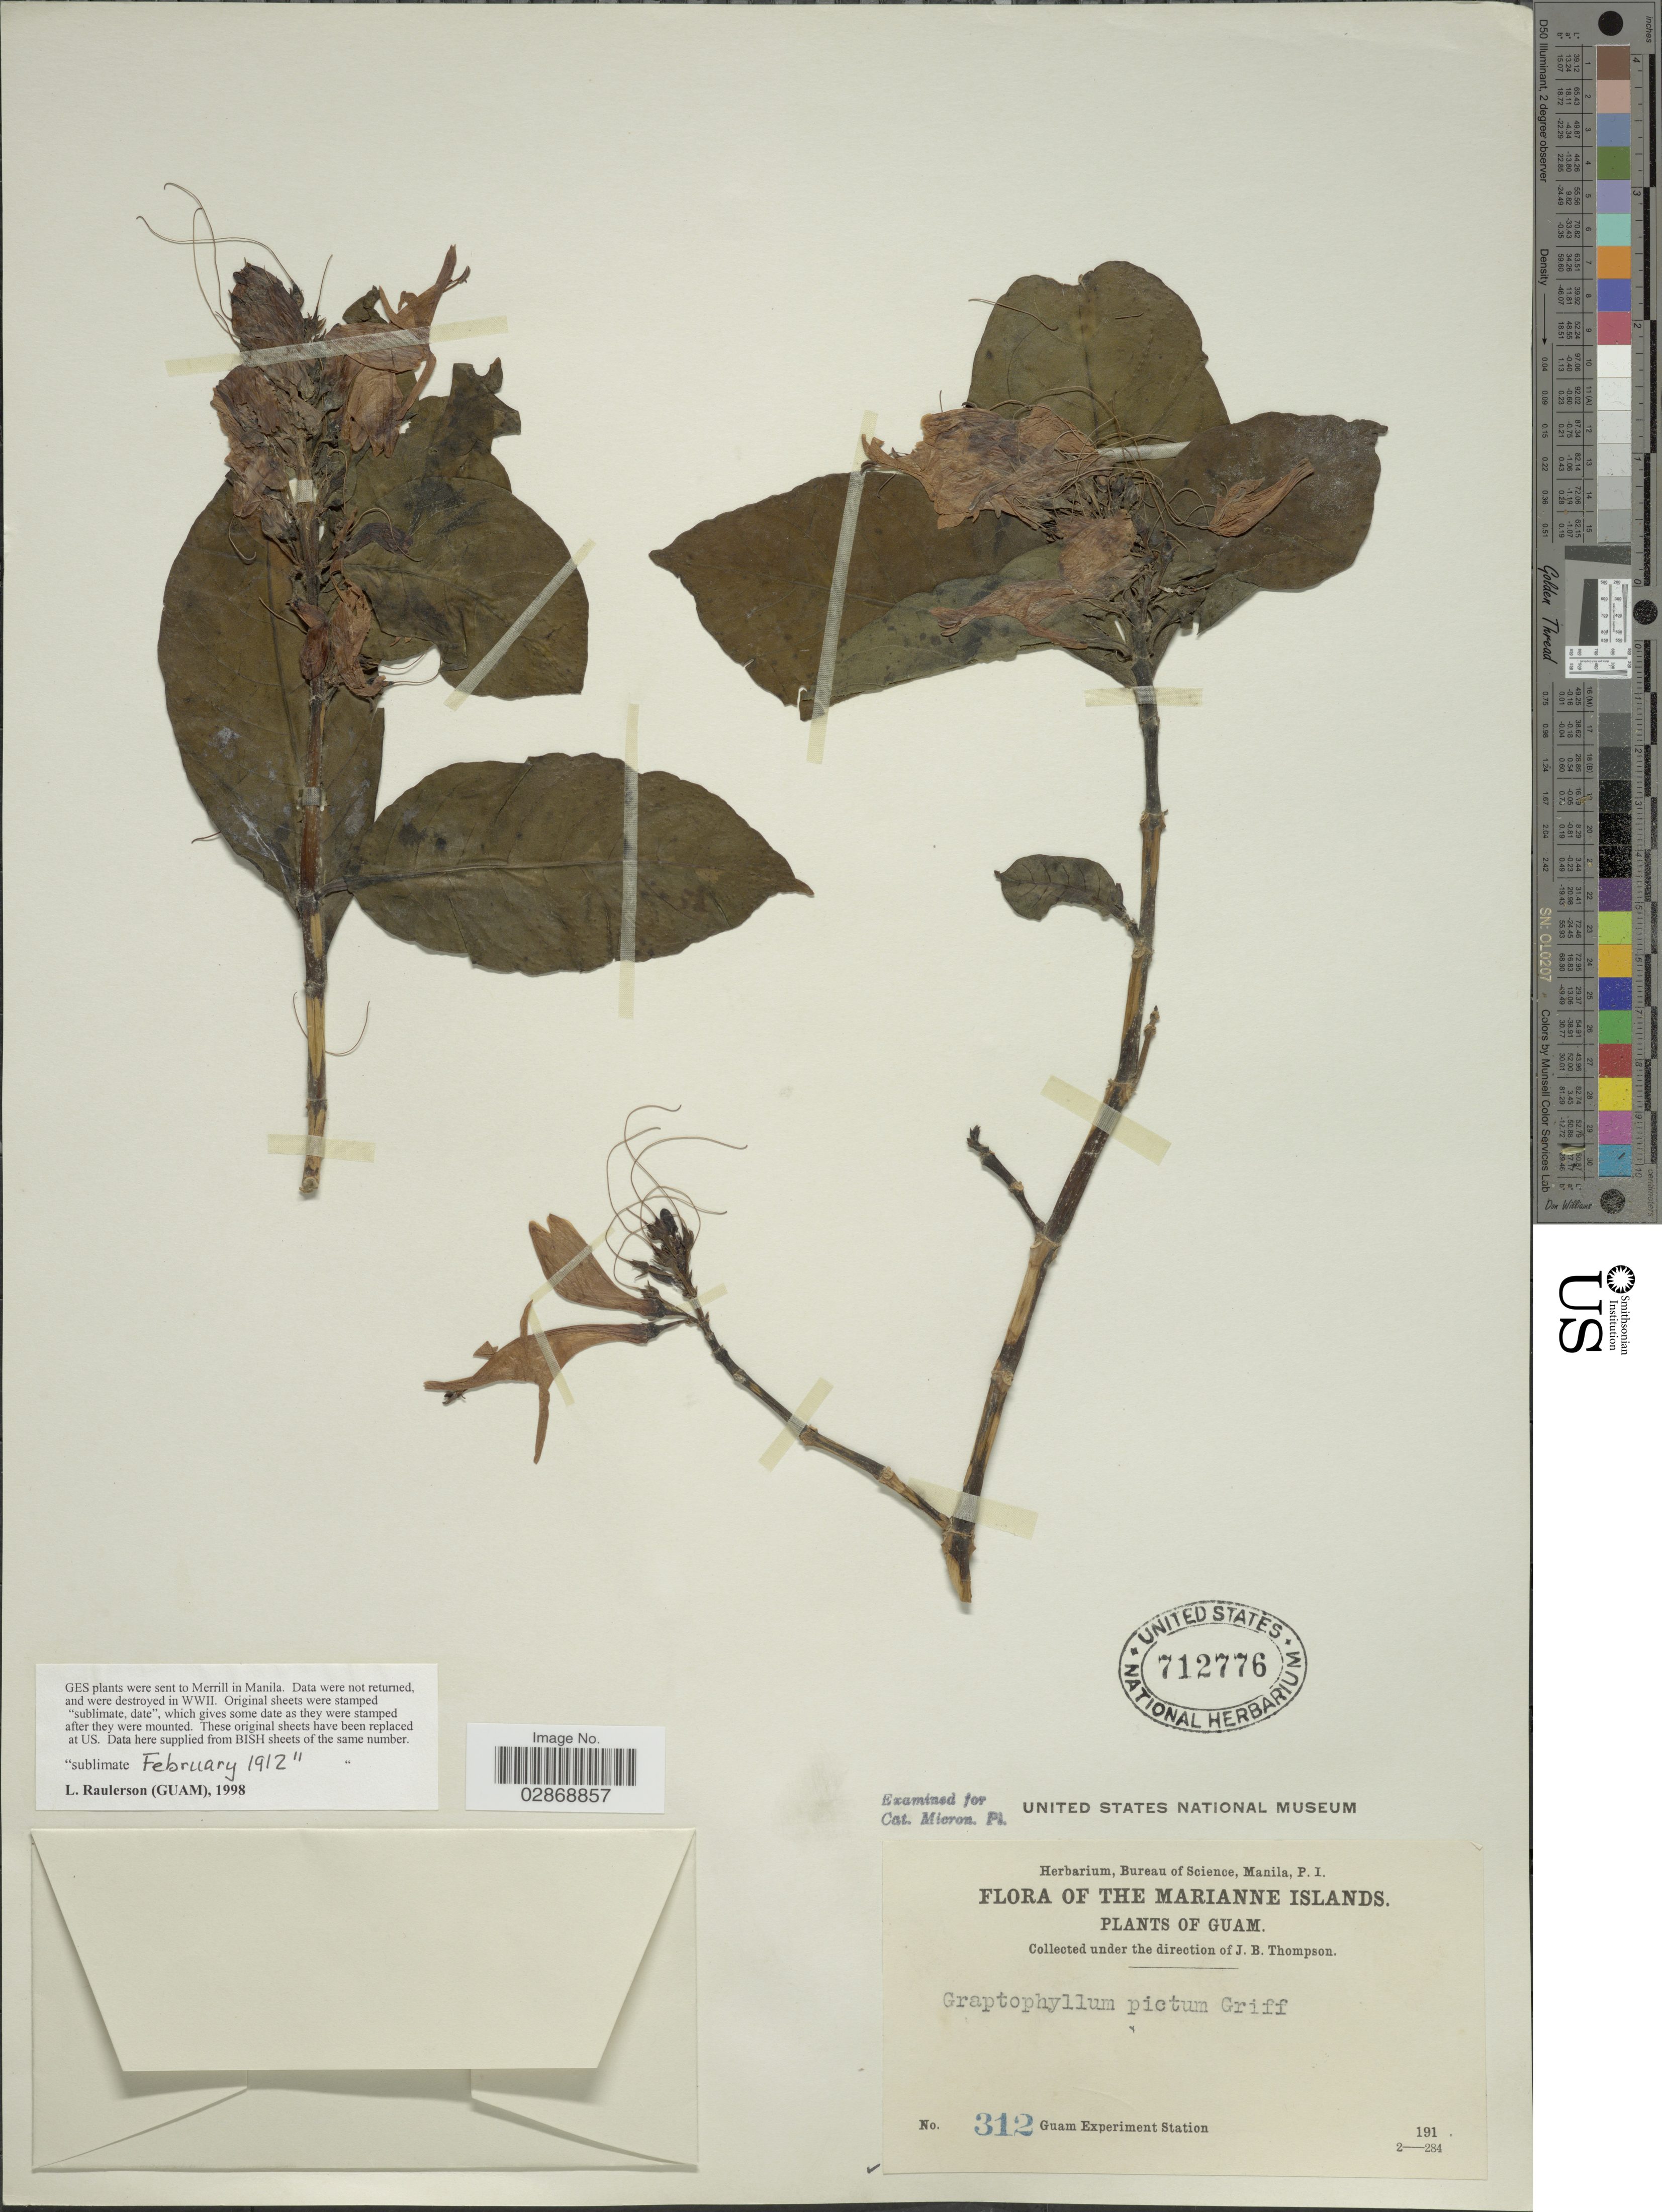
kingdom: Plantae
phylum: Tracheophyta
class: Magnoliopsida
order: Lamiales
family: Acanthaceae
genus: Graptophyllum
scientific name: Graptophyllum pictum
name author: (L.) Griff.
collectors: Guam Exp. Sta.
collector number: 312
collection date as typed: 191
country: Guam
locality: Marianne Islands.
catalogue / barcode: US 712776